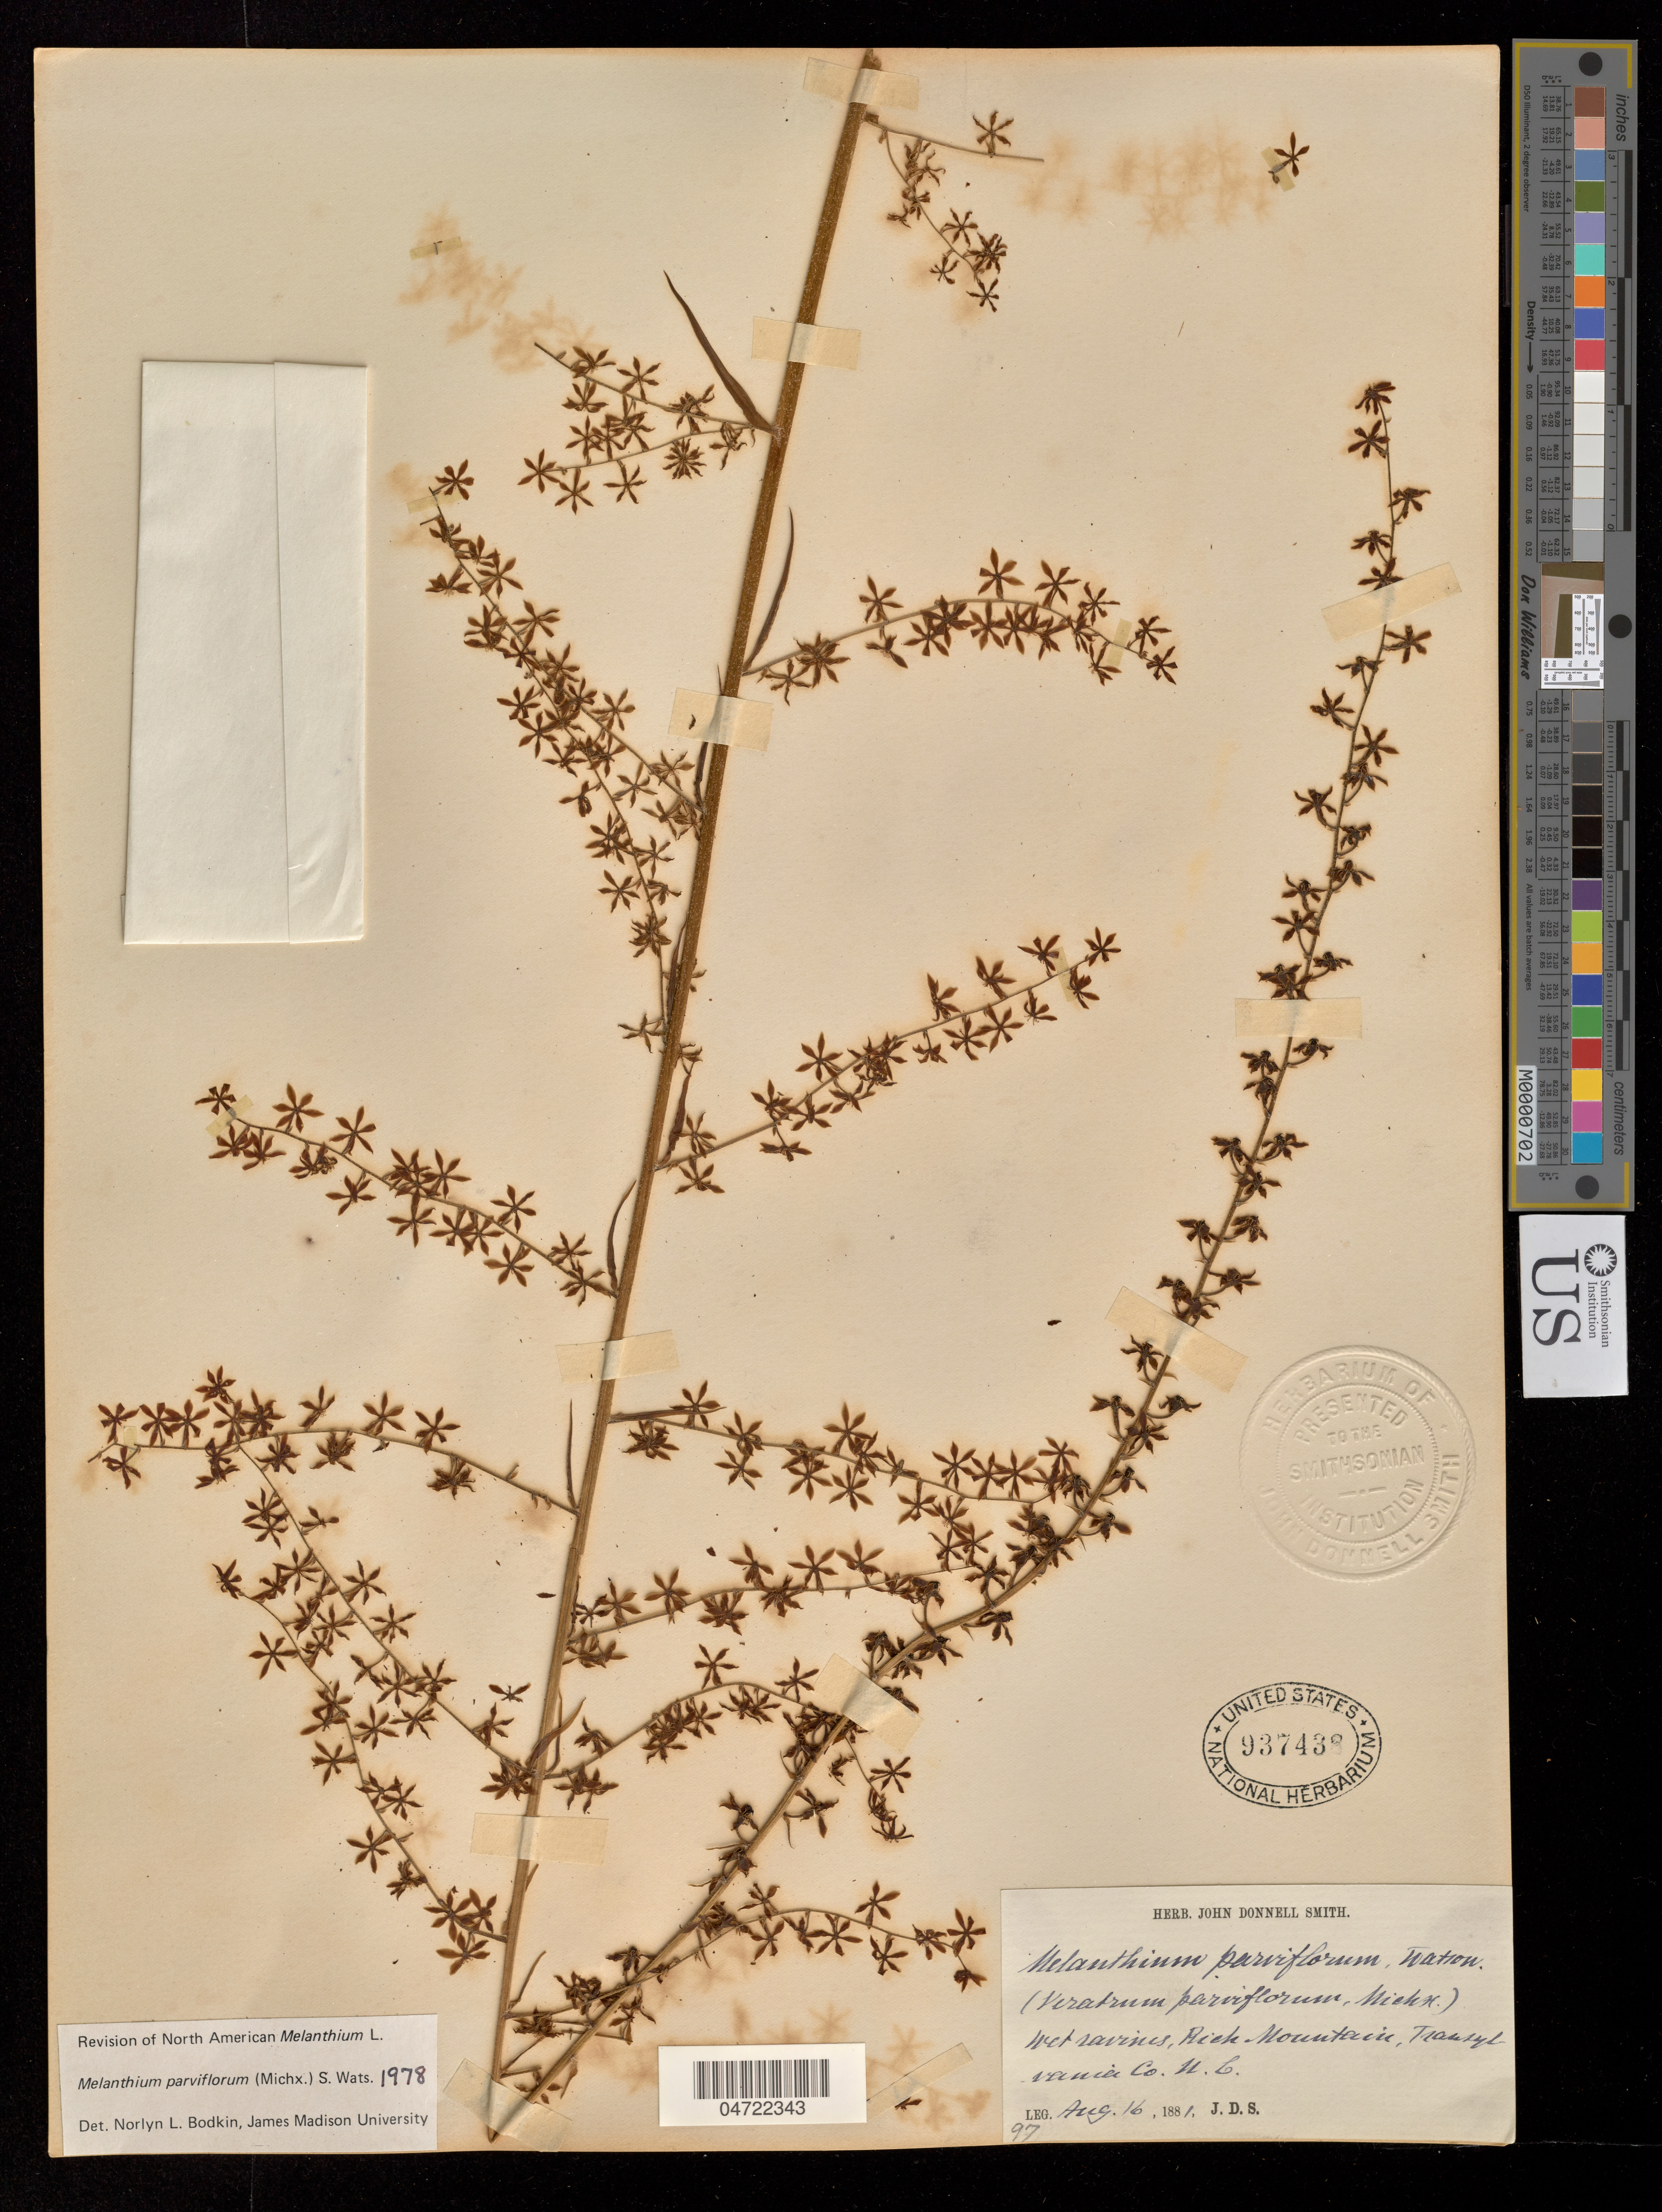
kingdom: Plantae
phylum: Tracheophyta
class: Liliopsida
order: Liliales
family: Melanthiaceae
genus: Melanthium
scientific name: Melanthium parviflorum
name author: (Michx.) S. Watson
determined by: Bodkin, N. L.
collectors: J. Donnell Smith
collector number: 97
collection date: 1881-08-16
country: United States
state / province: North Carolina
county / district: Transylvania County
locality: Stat. Rich Mt.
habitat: Wet ravine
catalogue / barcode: US 937438